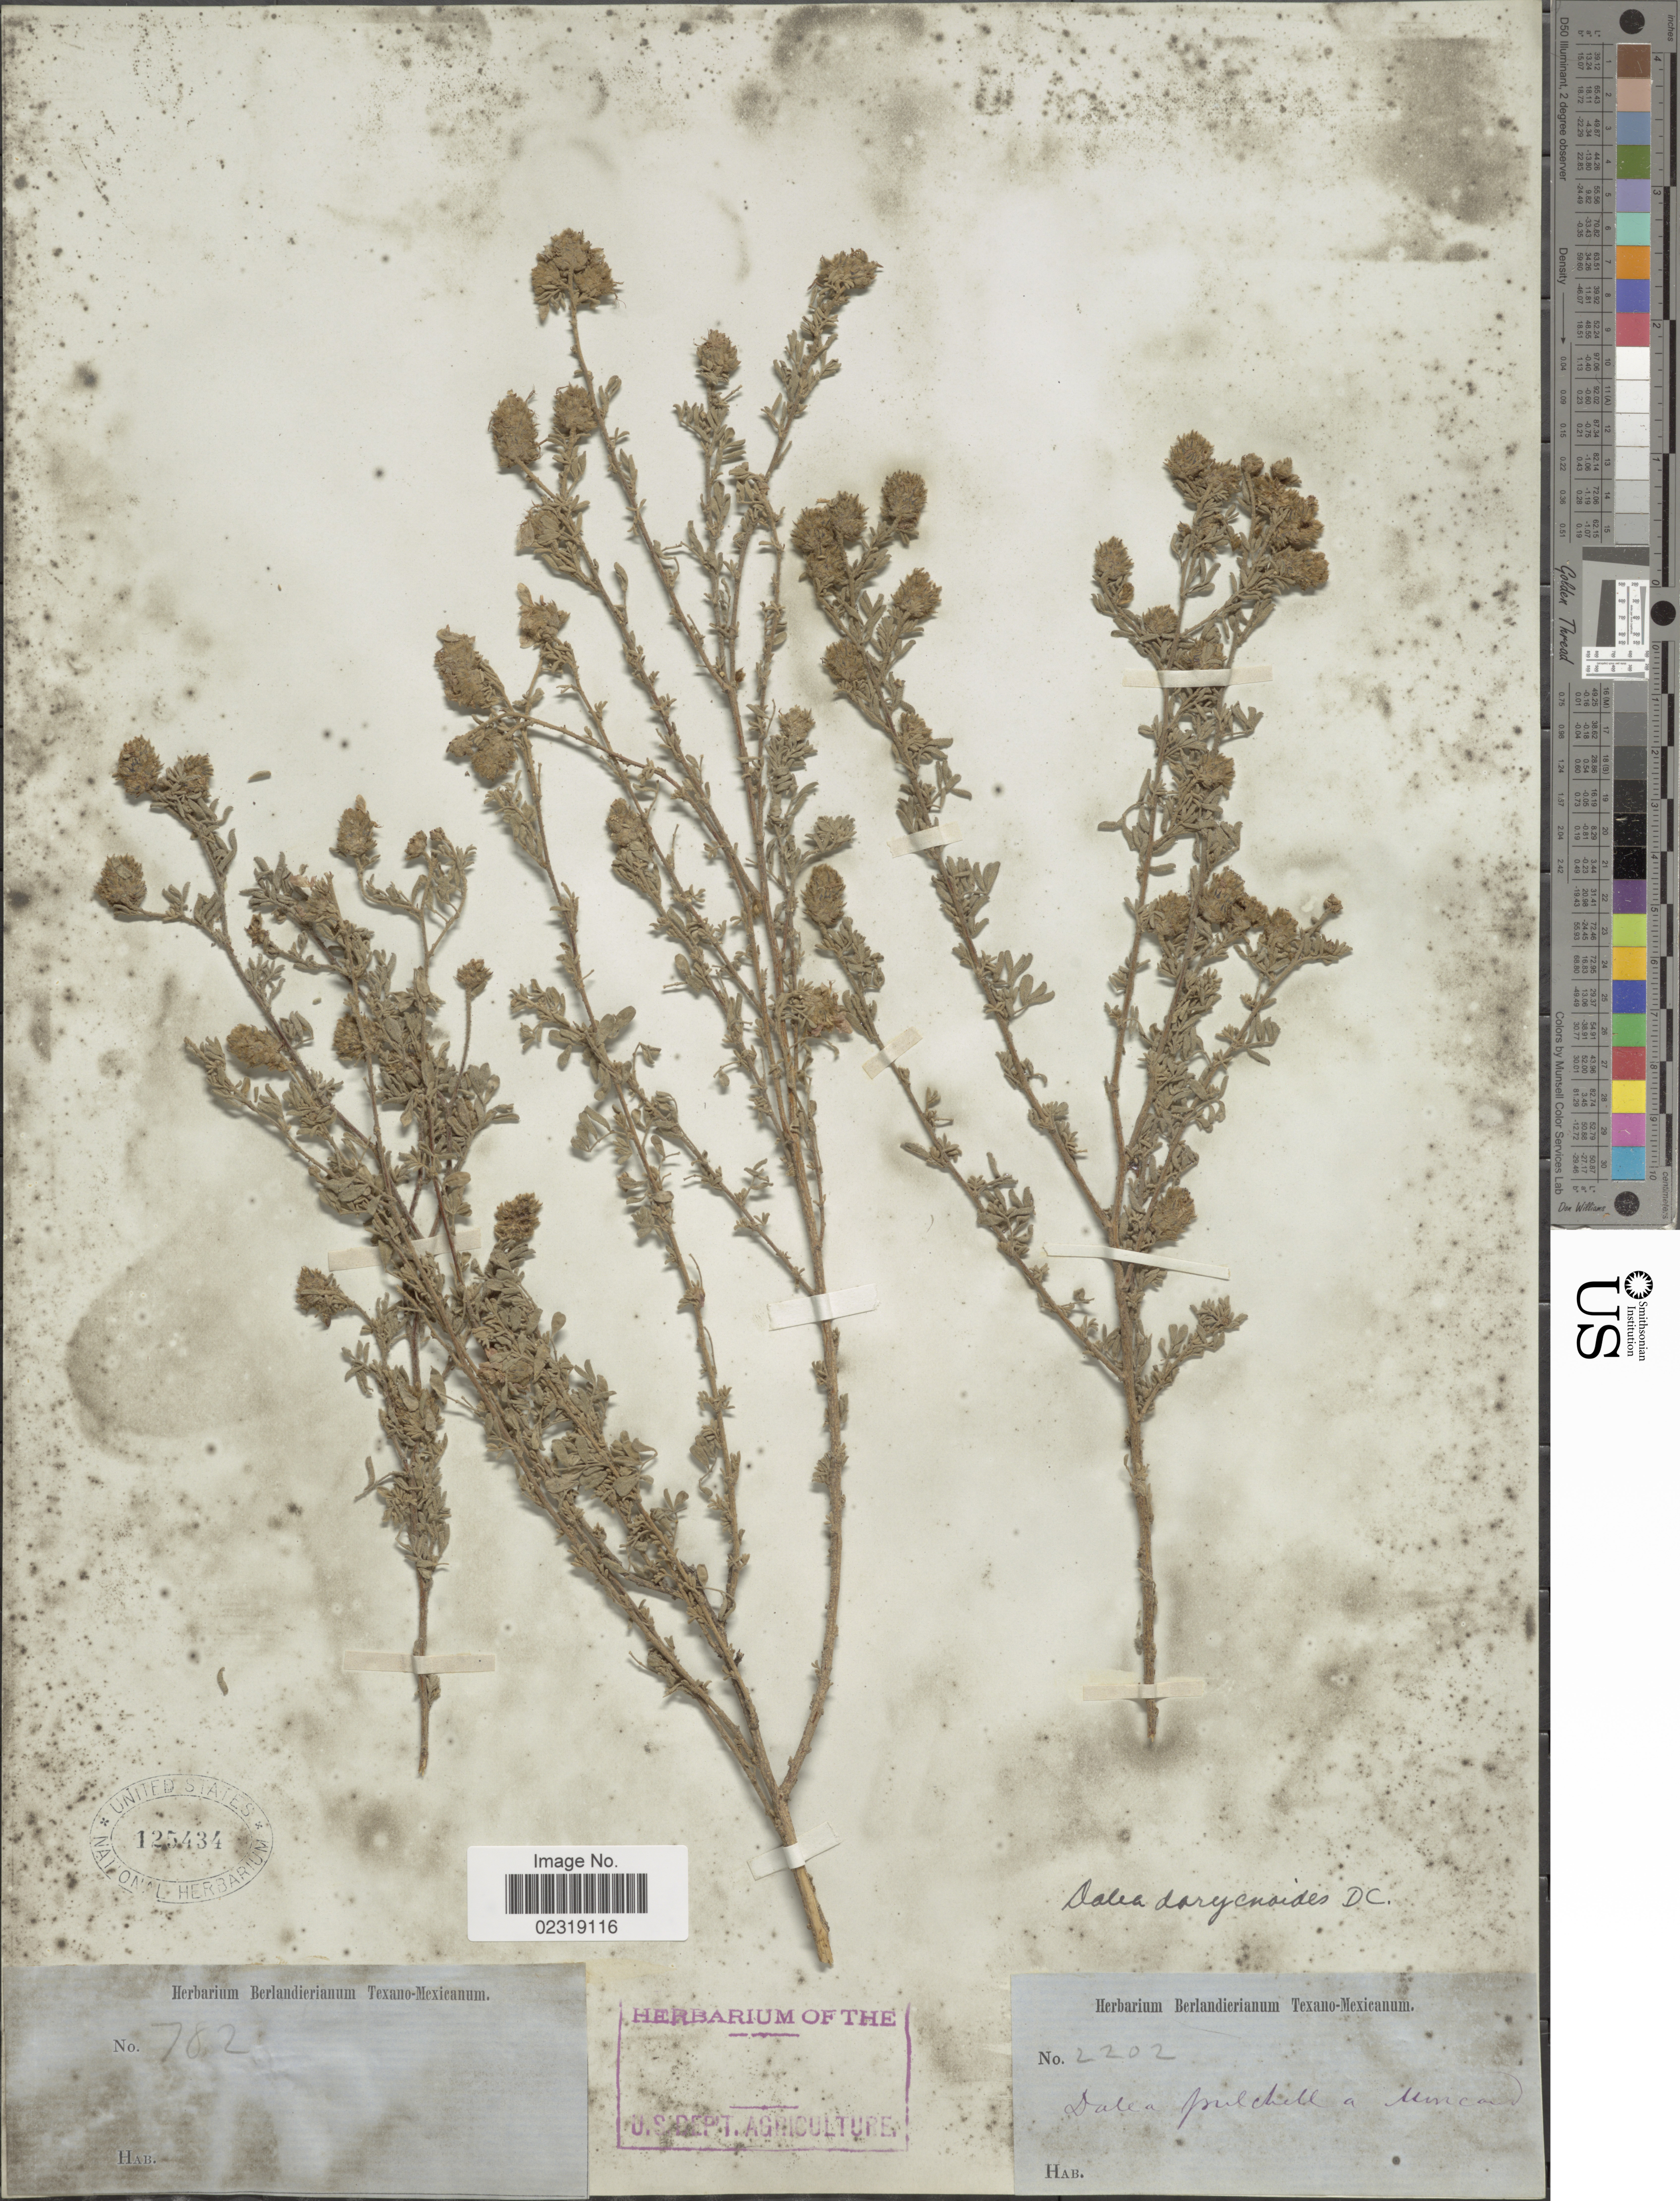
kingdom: Plantae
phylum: Tracheophyta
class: Magnoliopsida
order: Fabales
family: Fabaceae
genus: Dalea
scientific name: Dalea dorycnioides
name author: DC.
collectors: ex Herb. Berlandierianum Texano-Mexicanum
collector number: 782*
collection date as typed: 187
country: United States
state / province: Texas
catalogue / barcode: US 125434